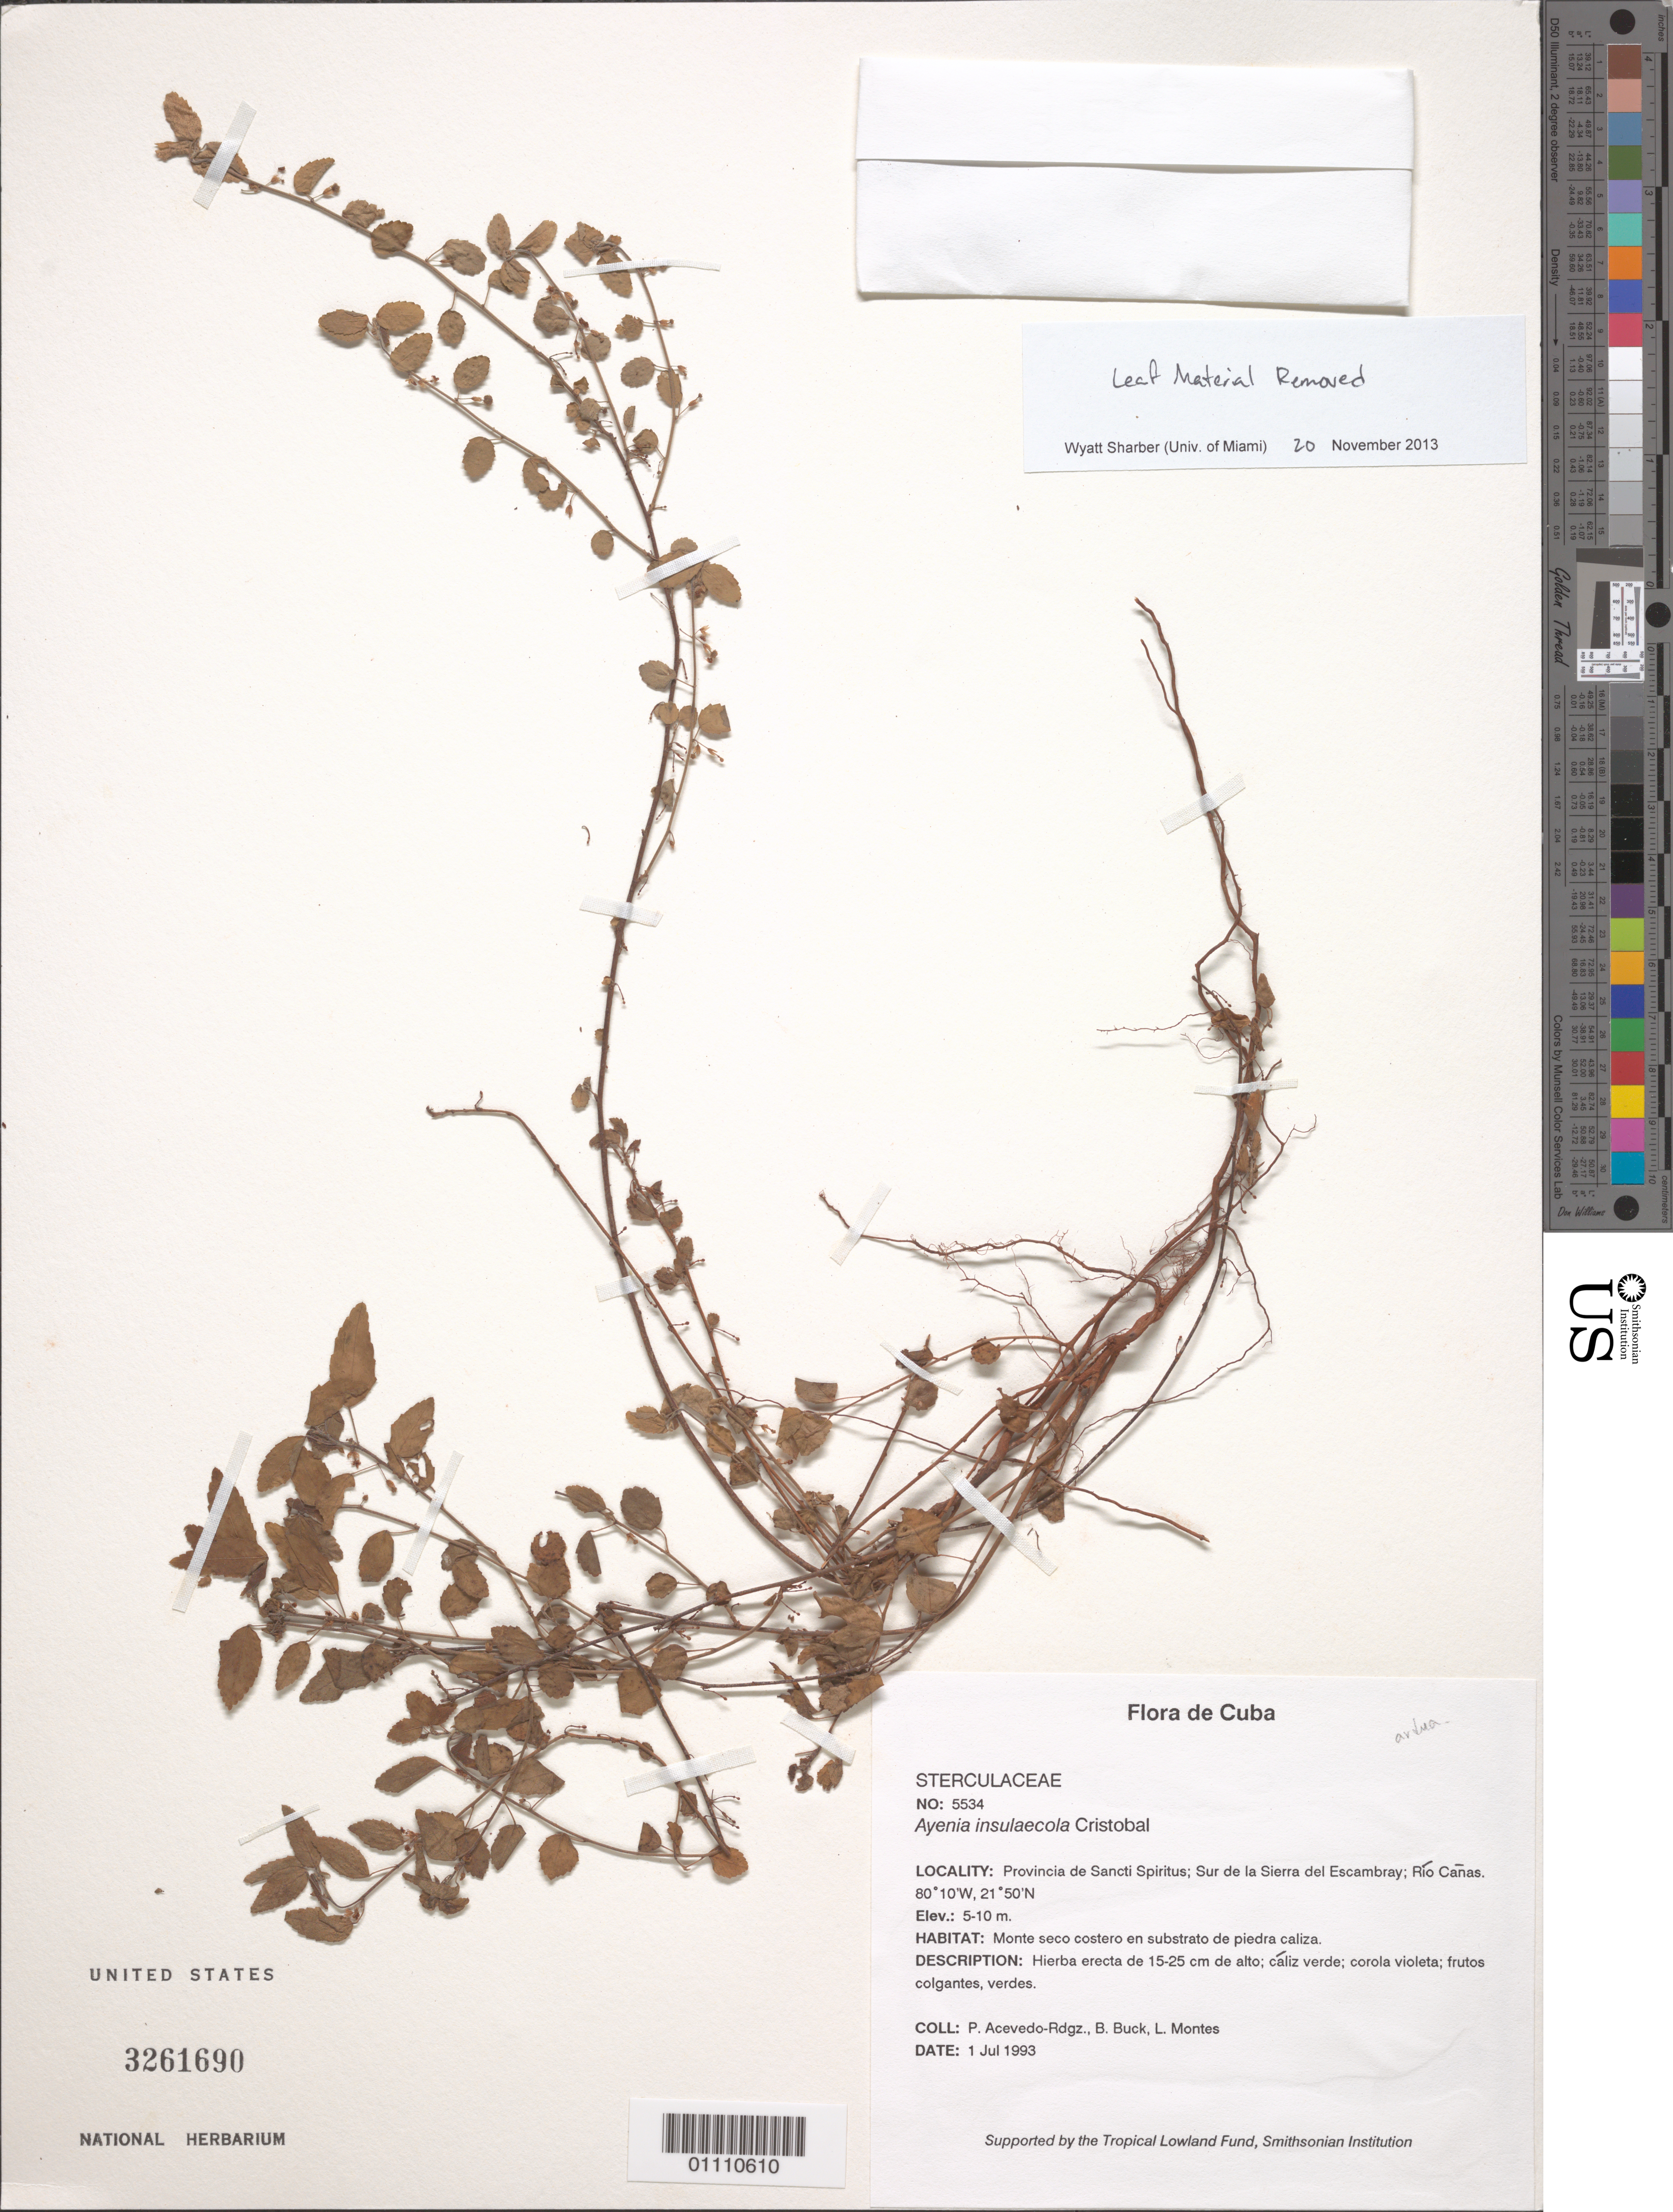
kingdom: Plantae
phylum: Tracheophyta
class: Magnoliopsida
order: Malvales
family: Malvaceae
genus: Ayenia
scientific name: Ayenia insulicola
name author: Cristóbal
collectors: P. Acevedo-Rodr., B. Buck & L. Montes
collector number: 5534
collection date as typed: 01 Jul 1993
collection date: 1993-07-01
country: Cuba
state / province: Sancti Spiritus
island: Cuba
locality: Sur de la Sierra del Escambray; Río Cañas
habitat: Monte seco costero en substrato de piedra caliza.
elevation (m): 5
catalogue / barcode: US 3261690